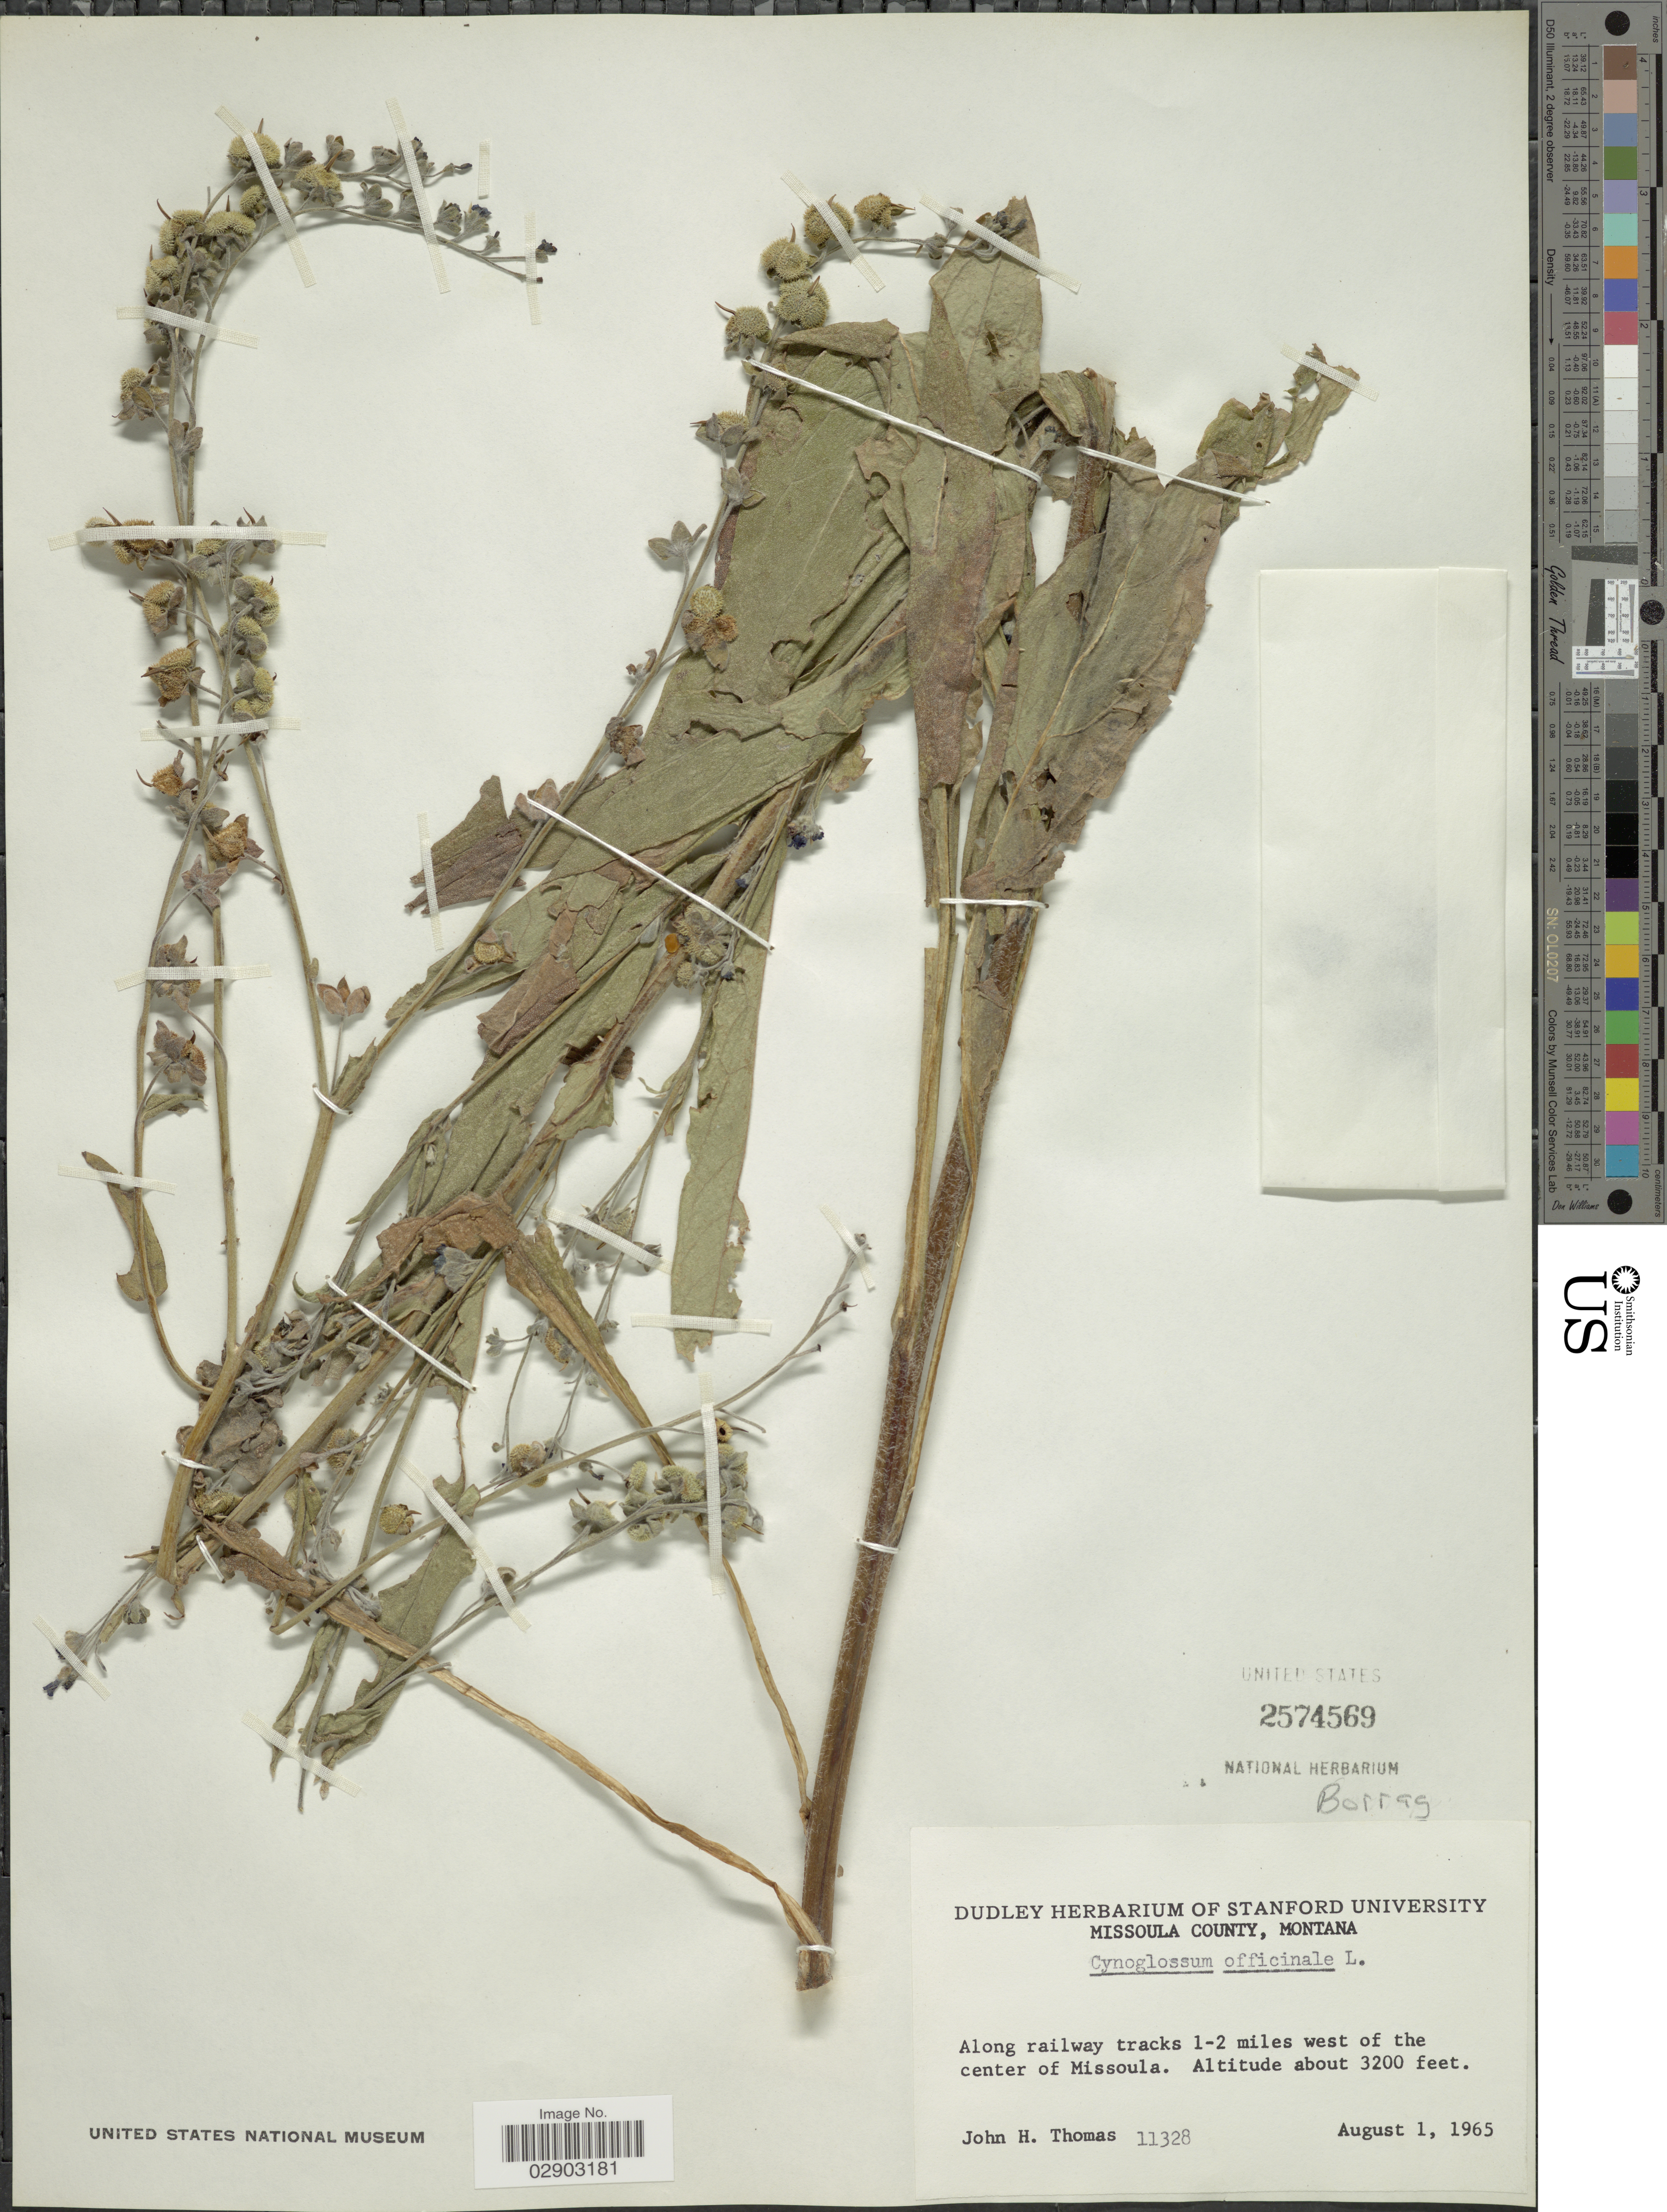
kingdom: Plantae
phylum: Tracheophyta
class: Magnoliopsida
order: Boraginales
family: Boraginaceae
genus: Cynoglossum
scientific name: Cynoglossum officinale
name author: L.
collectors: J. H. Thomas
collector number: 11328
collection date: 1965-08-01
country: United States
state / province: Montana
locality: Missoula County. Along railway tracks 1-2 miles west of the center of Missoula.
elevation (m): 975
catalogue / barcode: US 2574569